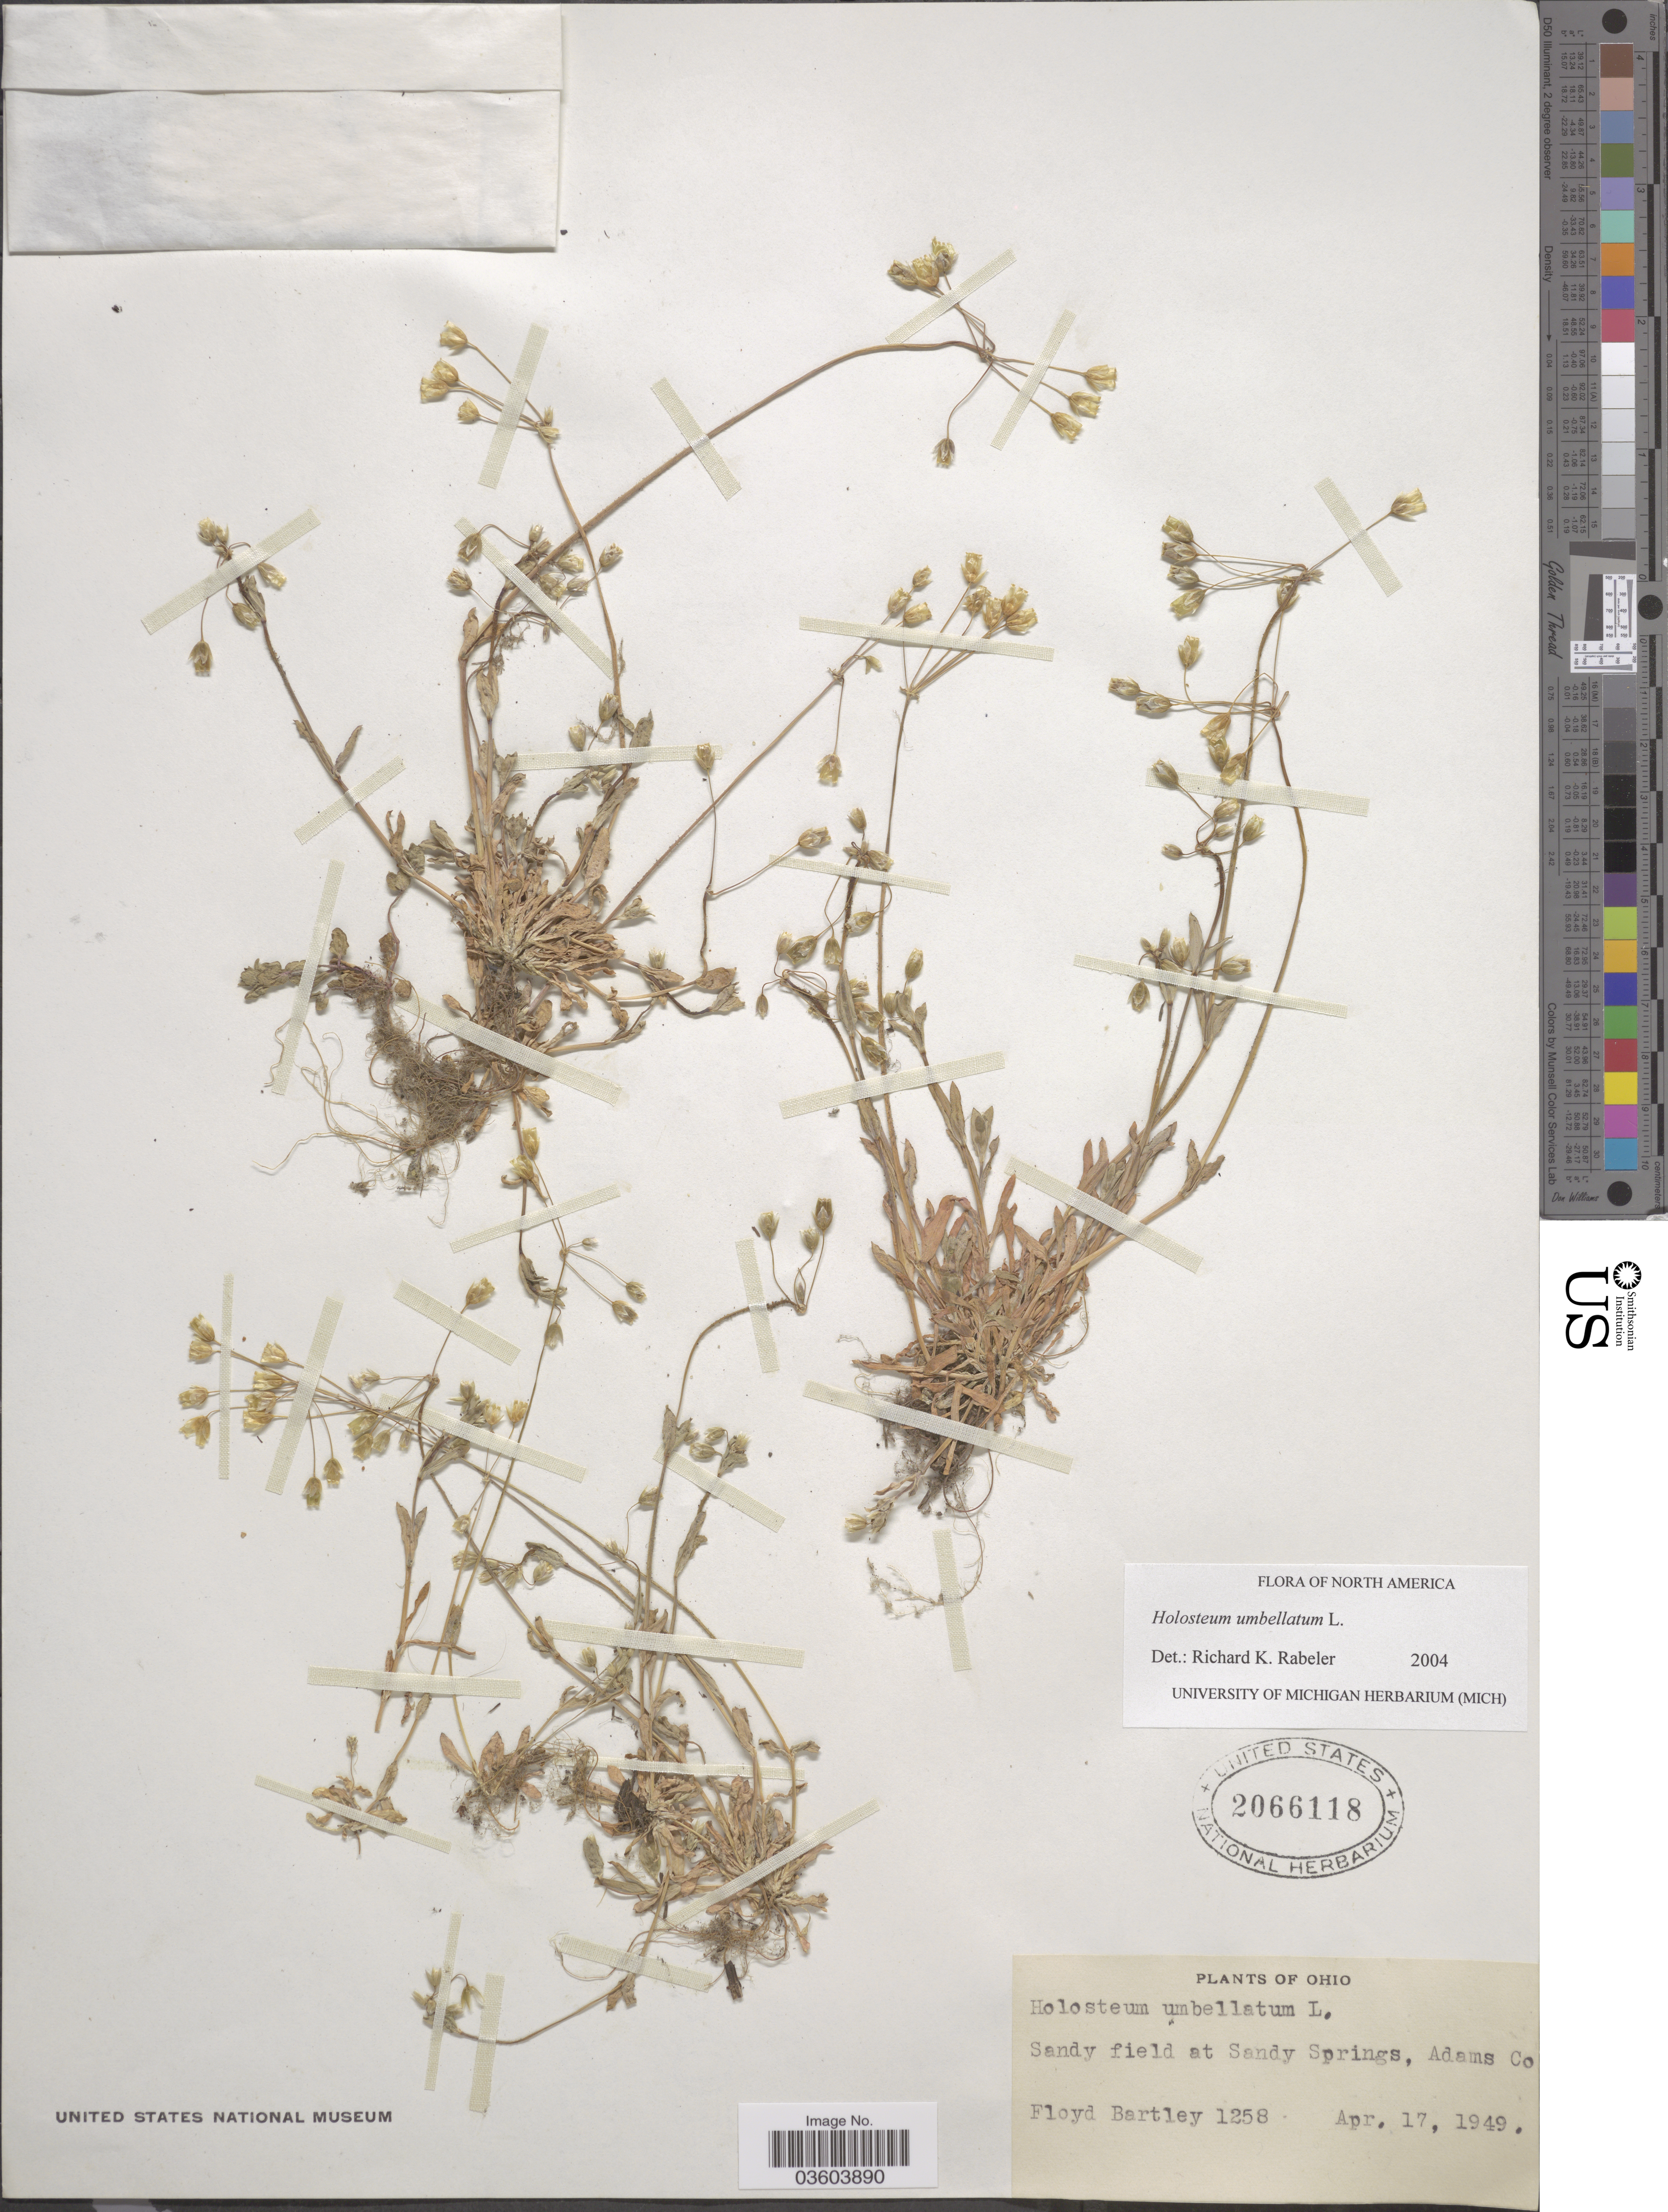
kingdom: Plantae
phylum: Tracheophyta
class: Magnoliopsida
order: Caryophyllales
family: Caryophyllaceae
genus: Holosteum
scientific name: Holosteum umbellatum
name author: L.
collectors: F. Bartley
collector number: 1258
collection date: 1949-04-17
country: United States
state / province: Ohio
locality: Sandy field at Sandy Springs, Adams Co.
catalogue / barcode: US 2066118